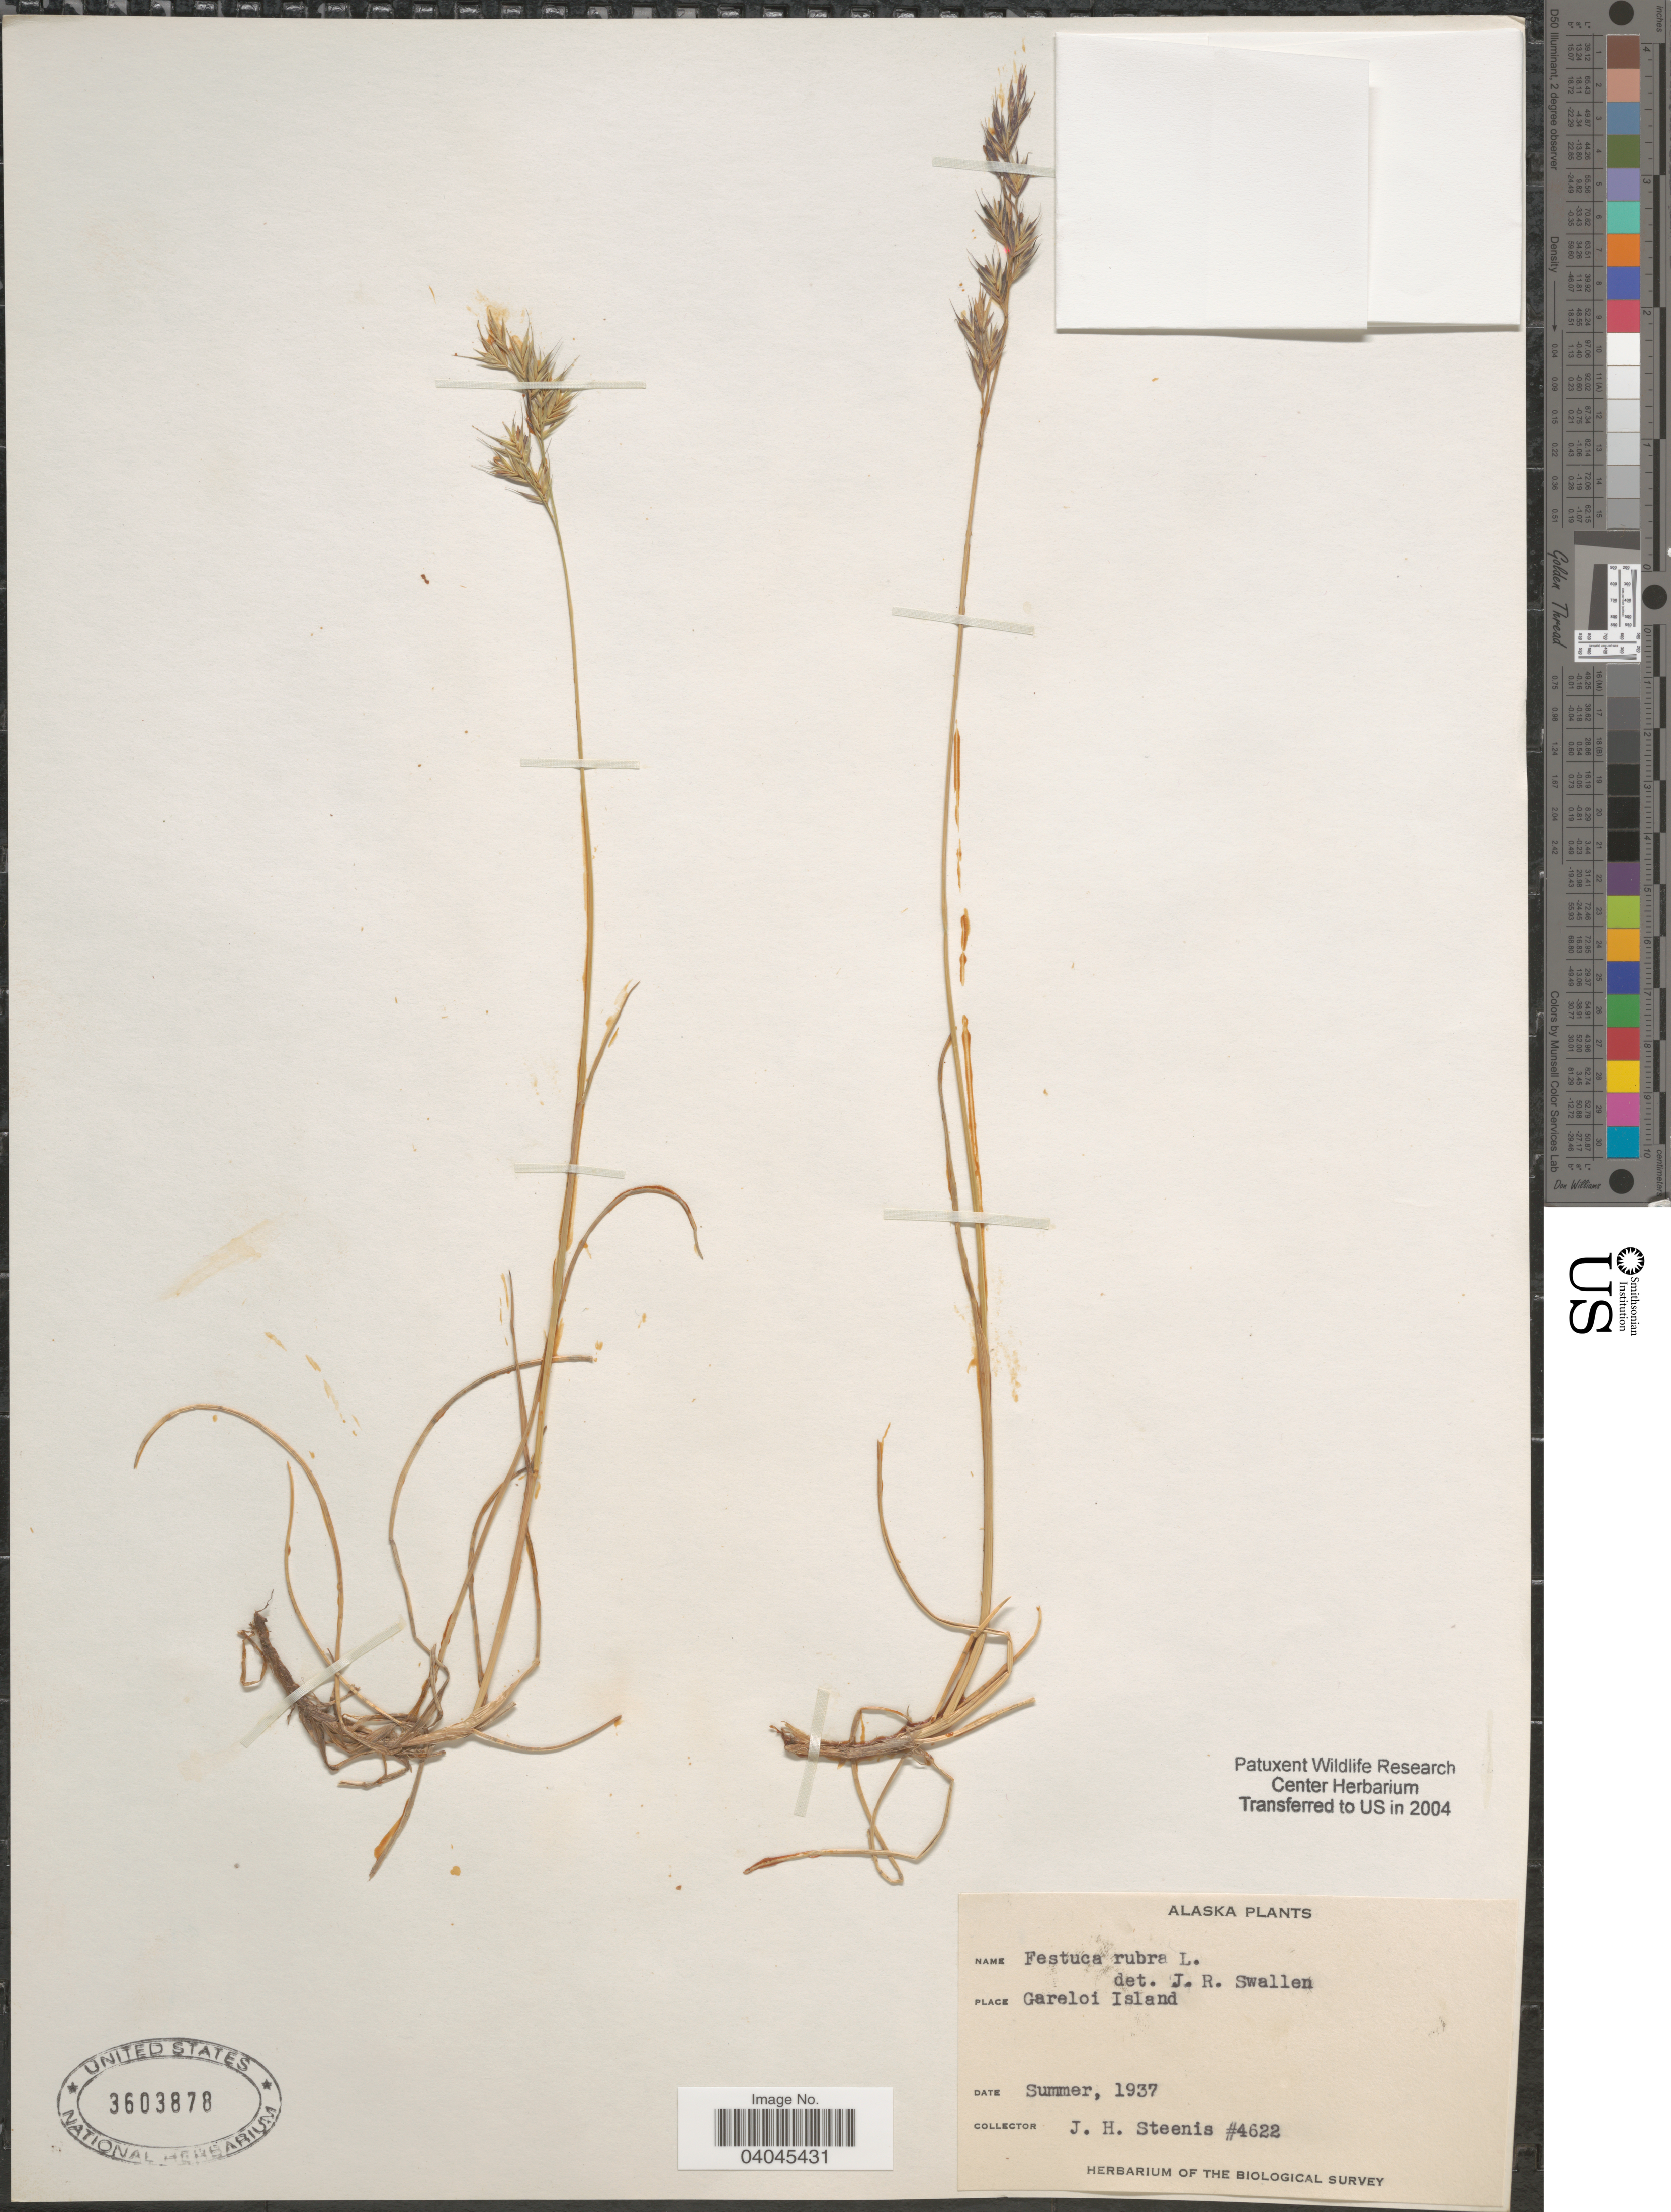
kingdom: Plantae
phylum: Tracheophyta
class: Liliopsida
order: Poales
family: Poaceae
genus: Festuca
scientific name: Festuca rubra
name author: L.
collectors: J. H. Steenis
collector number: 4622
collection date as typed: Summer, 1937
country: United States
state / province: Alaska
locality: Gareloi Island.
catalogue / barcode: US 3603878